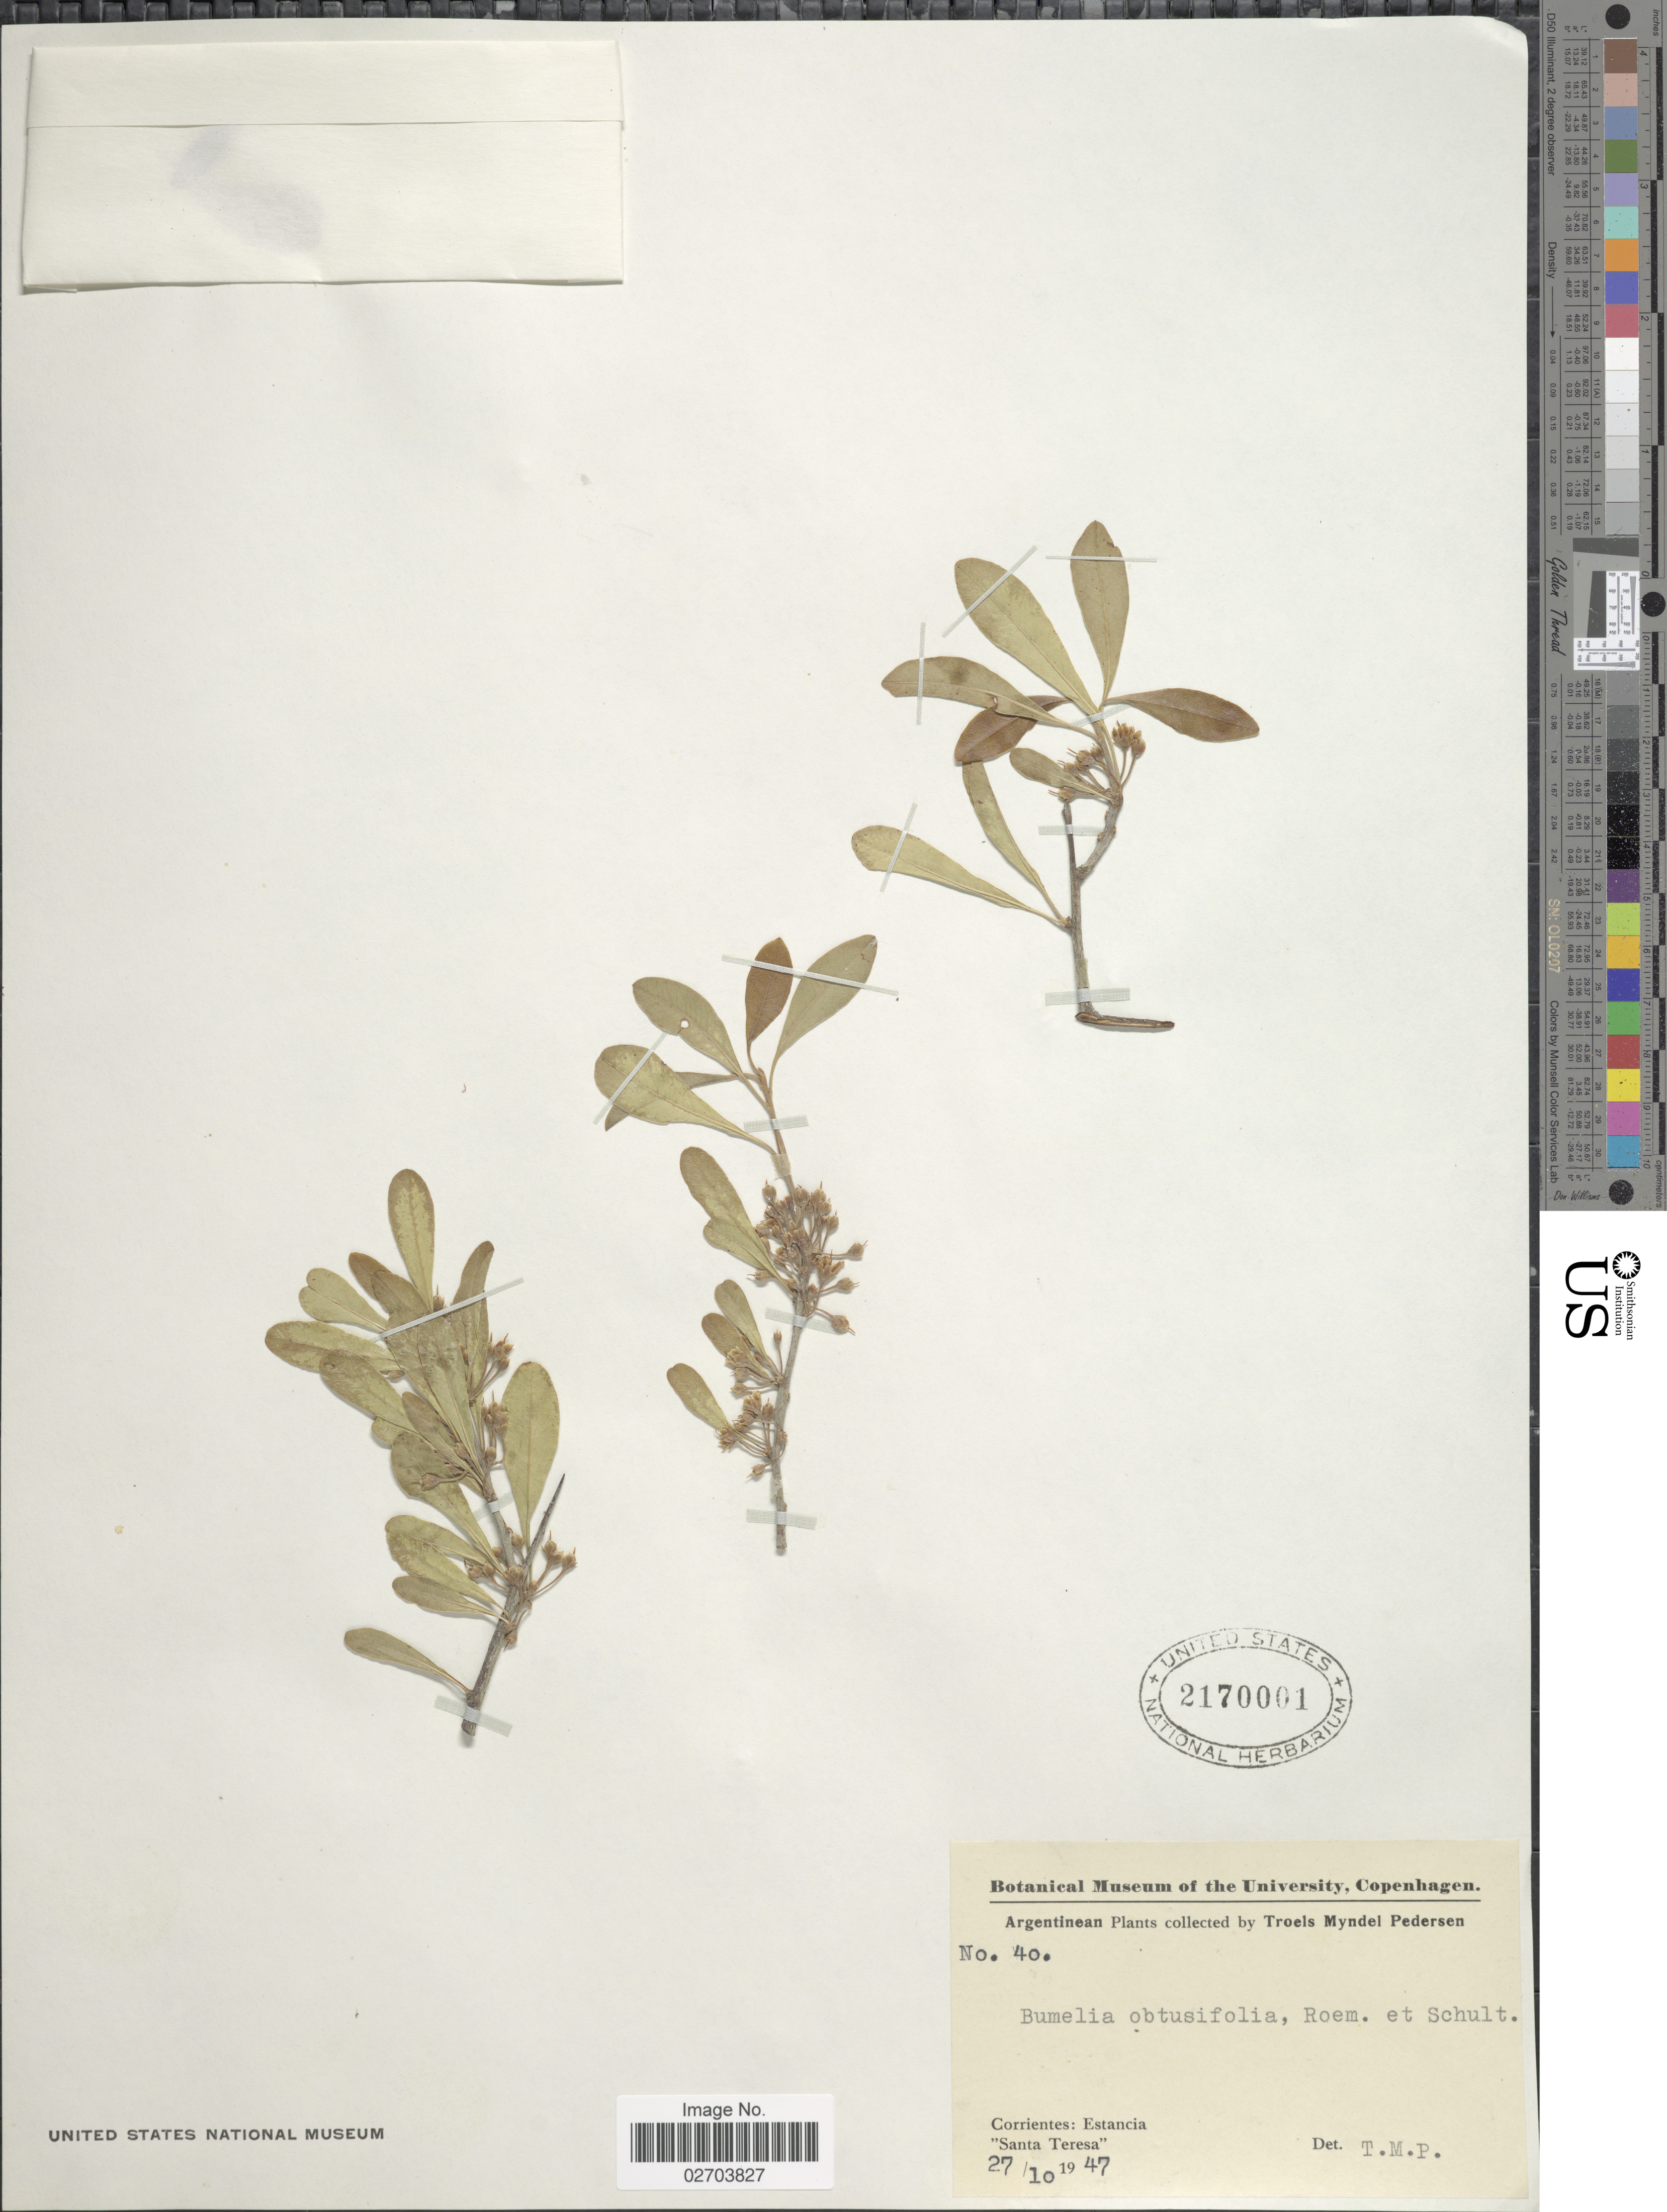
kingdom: Plantae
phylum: Tracheophyta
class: Magnoliopsida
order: Ericales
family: Sapotaceae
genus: Sideroxylon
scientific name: Sideroxylon obtusifolium subsp. obtusifolium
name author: (Roem. & Schult.) T.D. Penn.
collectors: T. Pederson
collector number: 40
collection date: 1947-10-27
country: Argentina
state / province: Corrientes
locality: Estancia "Santa Teresa"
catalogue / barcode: US 2170001